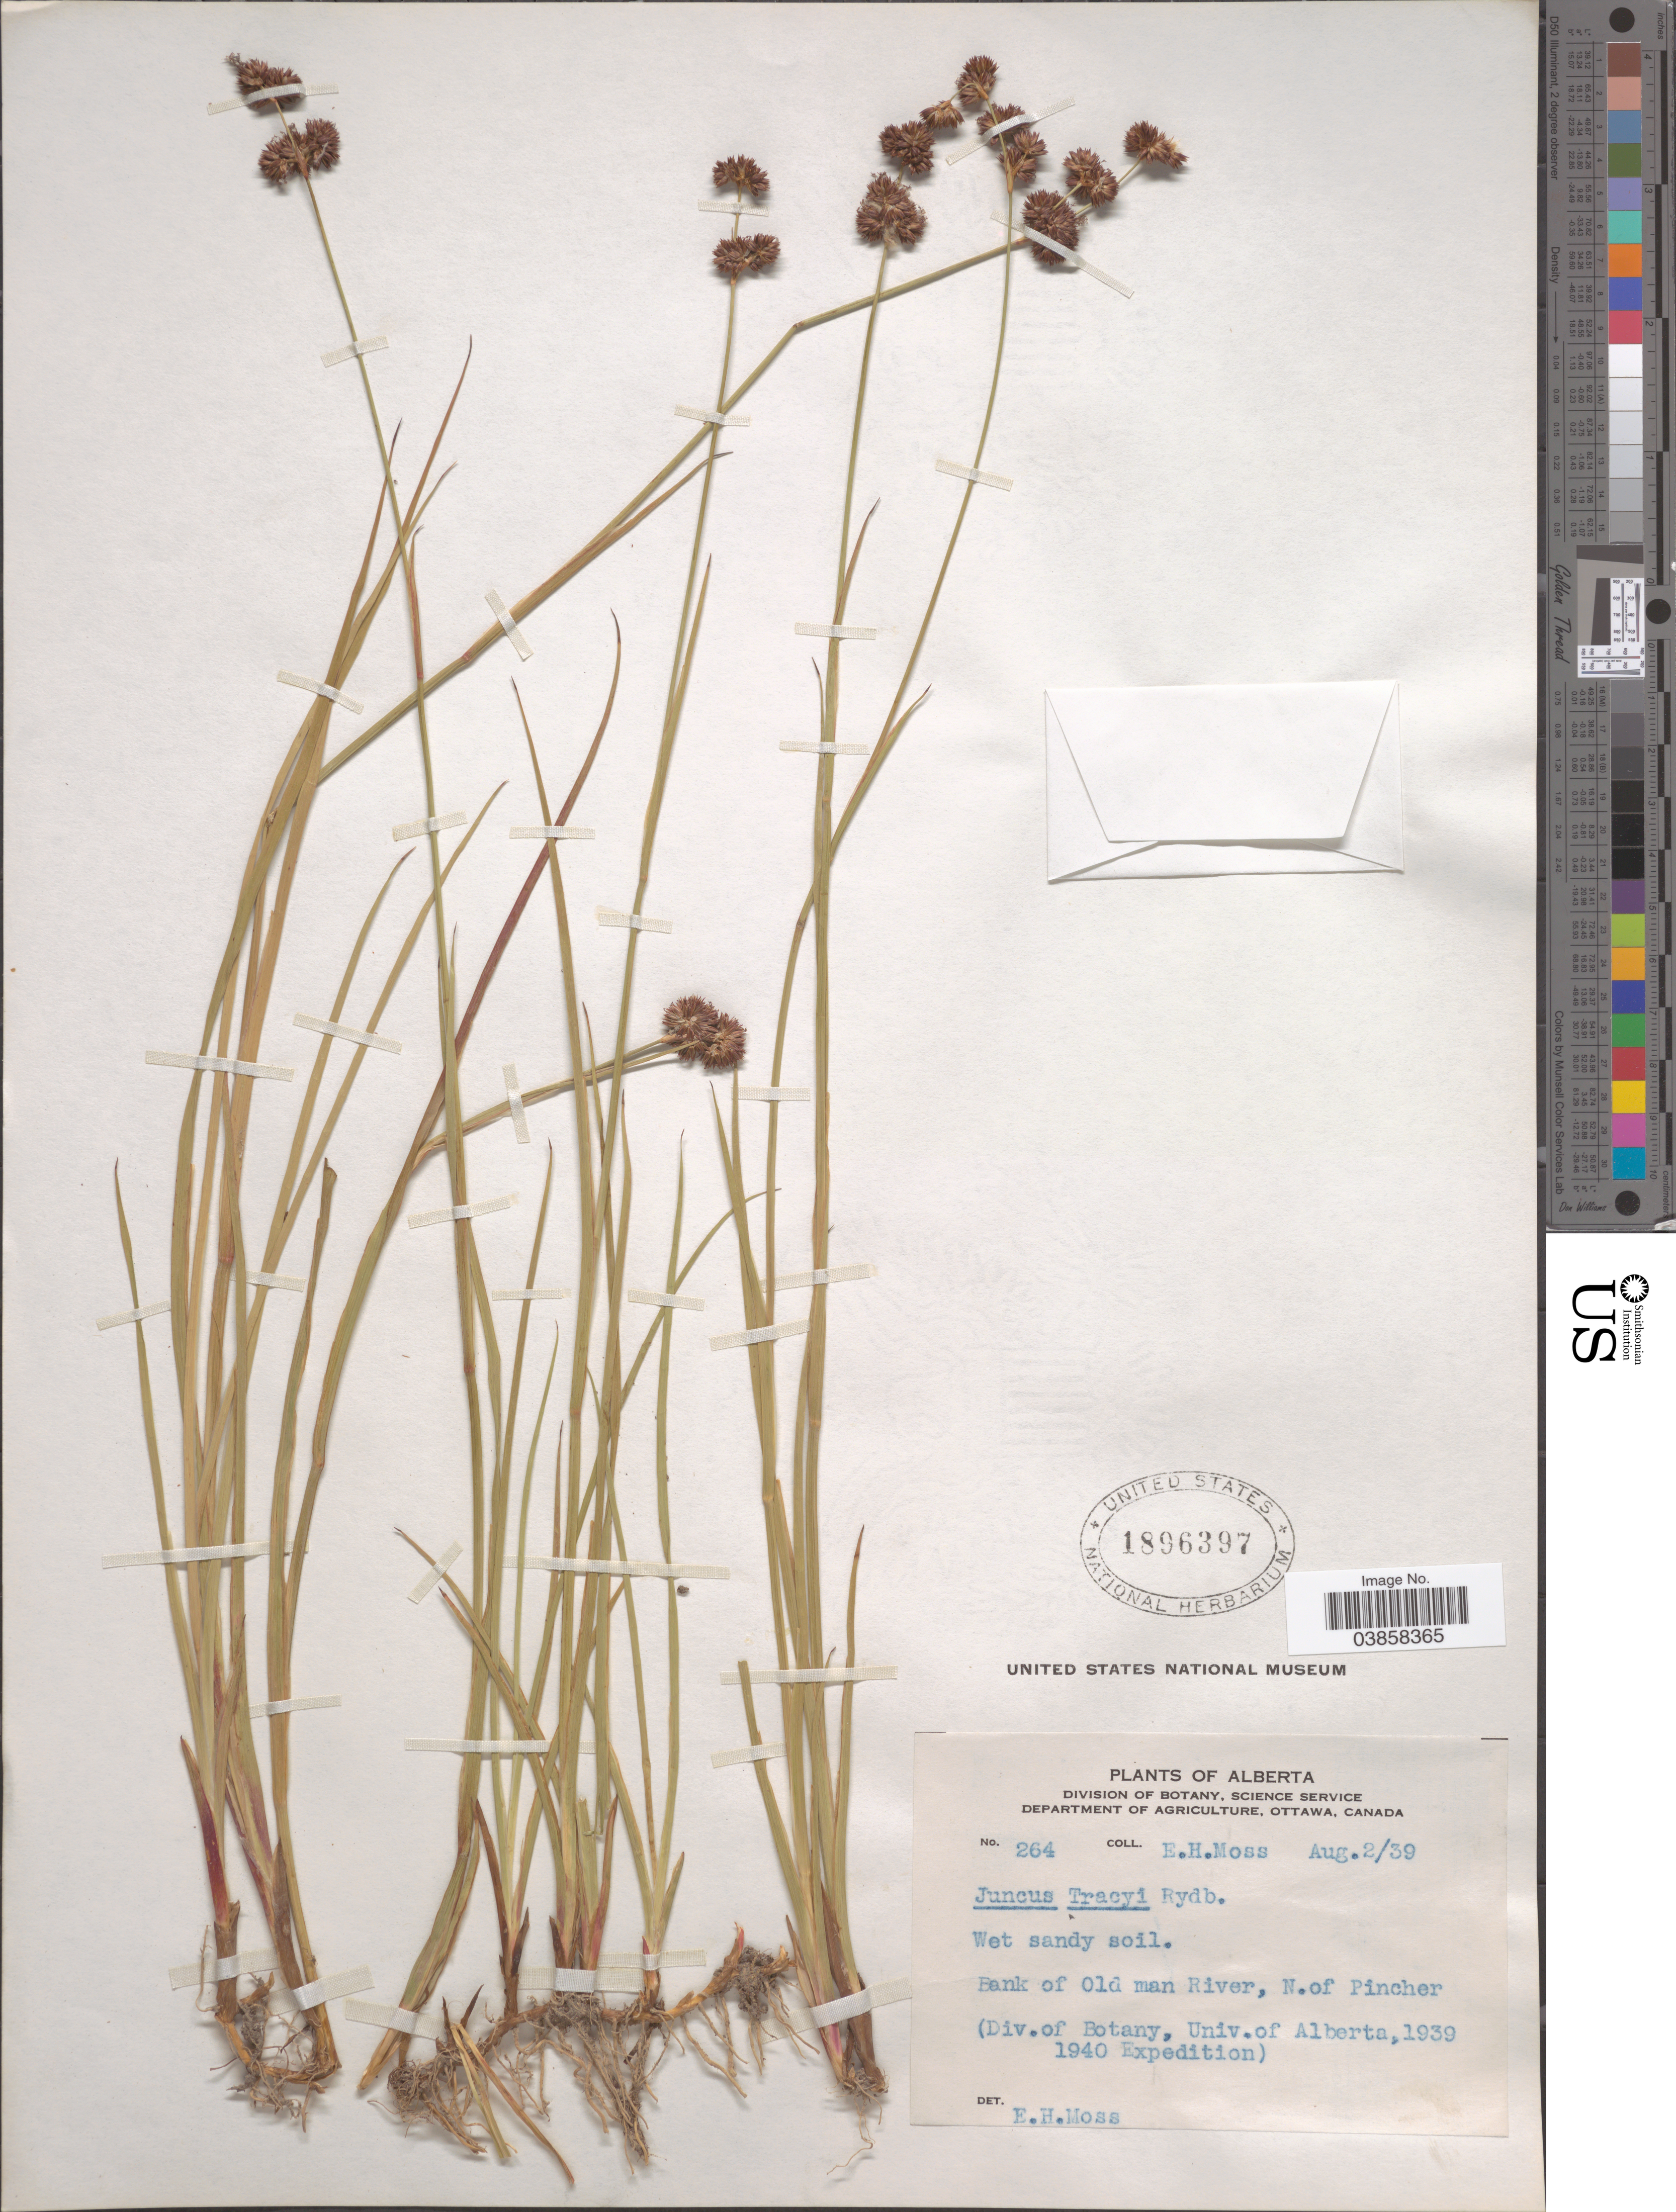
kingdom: Plantae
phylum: Tracheophyta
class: Liliopsida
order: Poales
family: Juncaceae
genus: Juncus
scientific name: Juncus tracyi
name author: Rydb.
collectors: E. Moss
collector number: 264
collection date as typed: Transcribed d/m/y: 2/8/39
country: Canada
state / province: Alberta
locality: Bank of Old man River, N. of Pincher.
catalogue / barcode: US 1896397